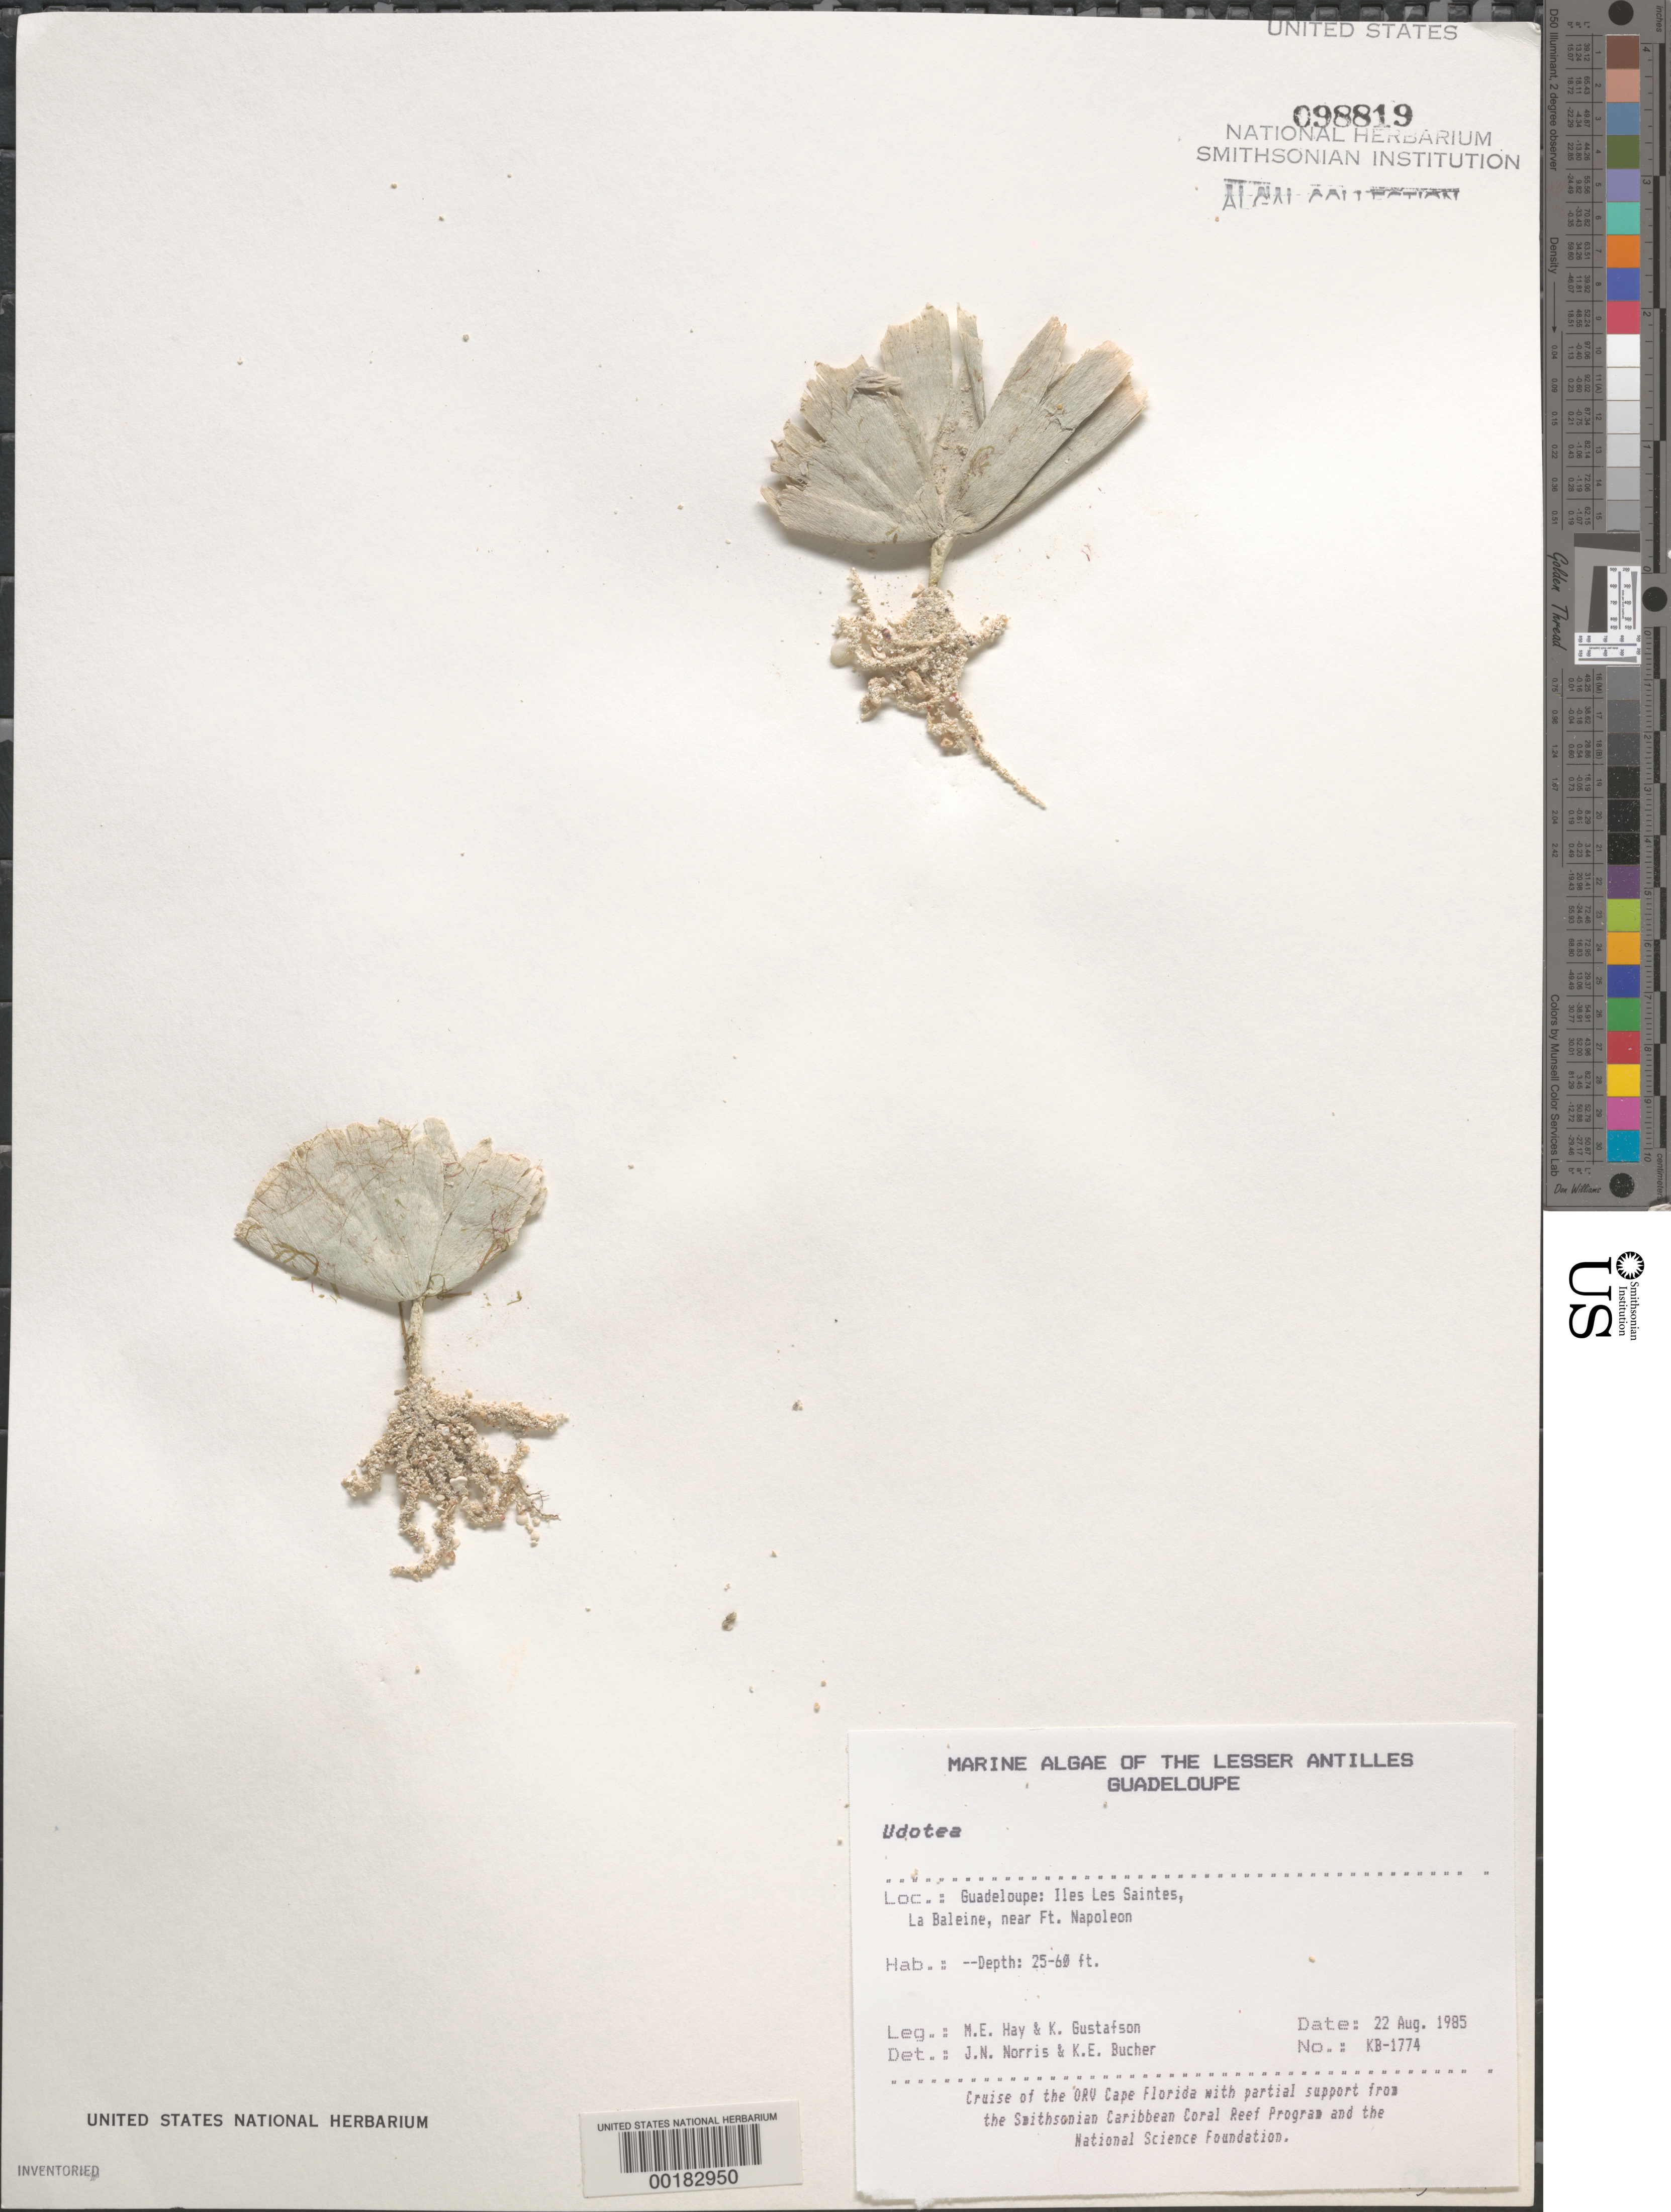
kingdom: Plantae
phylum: Chlorophyta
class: Ulvophyceae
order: Bryopsidales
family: Udoteaceae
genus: Udotea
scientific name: Udotea sp.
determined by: Norris, J. N.; Bucher, K. E.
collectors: M. E. Hay & K. Gustafson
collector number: KB-1774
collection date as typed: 22 Aug 1985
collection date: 1985-08-22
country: Guadeloupe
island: Iles des Saintes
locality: La Baleine, near Fort Napoleon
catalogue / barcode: US 98819